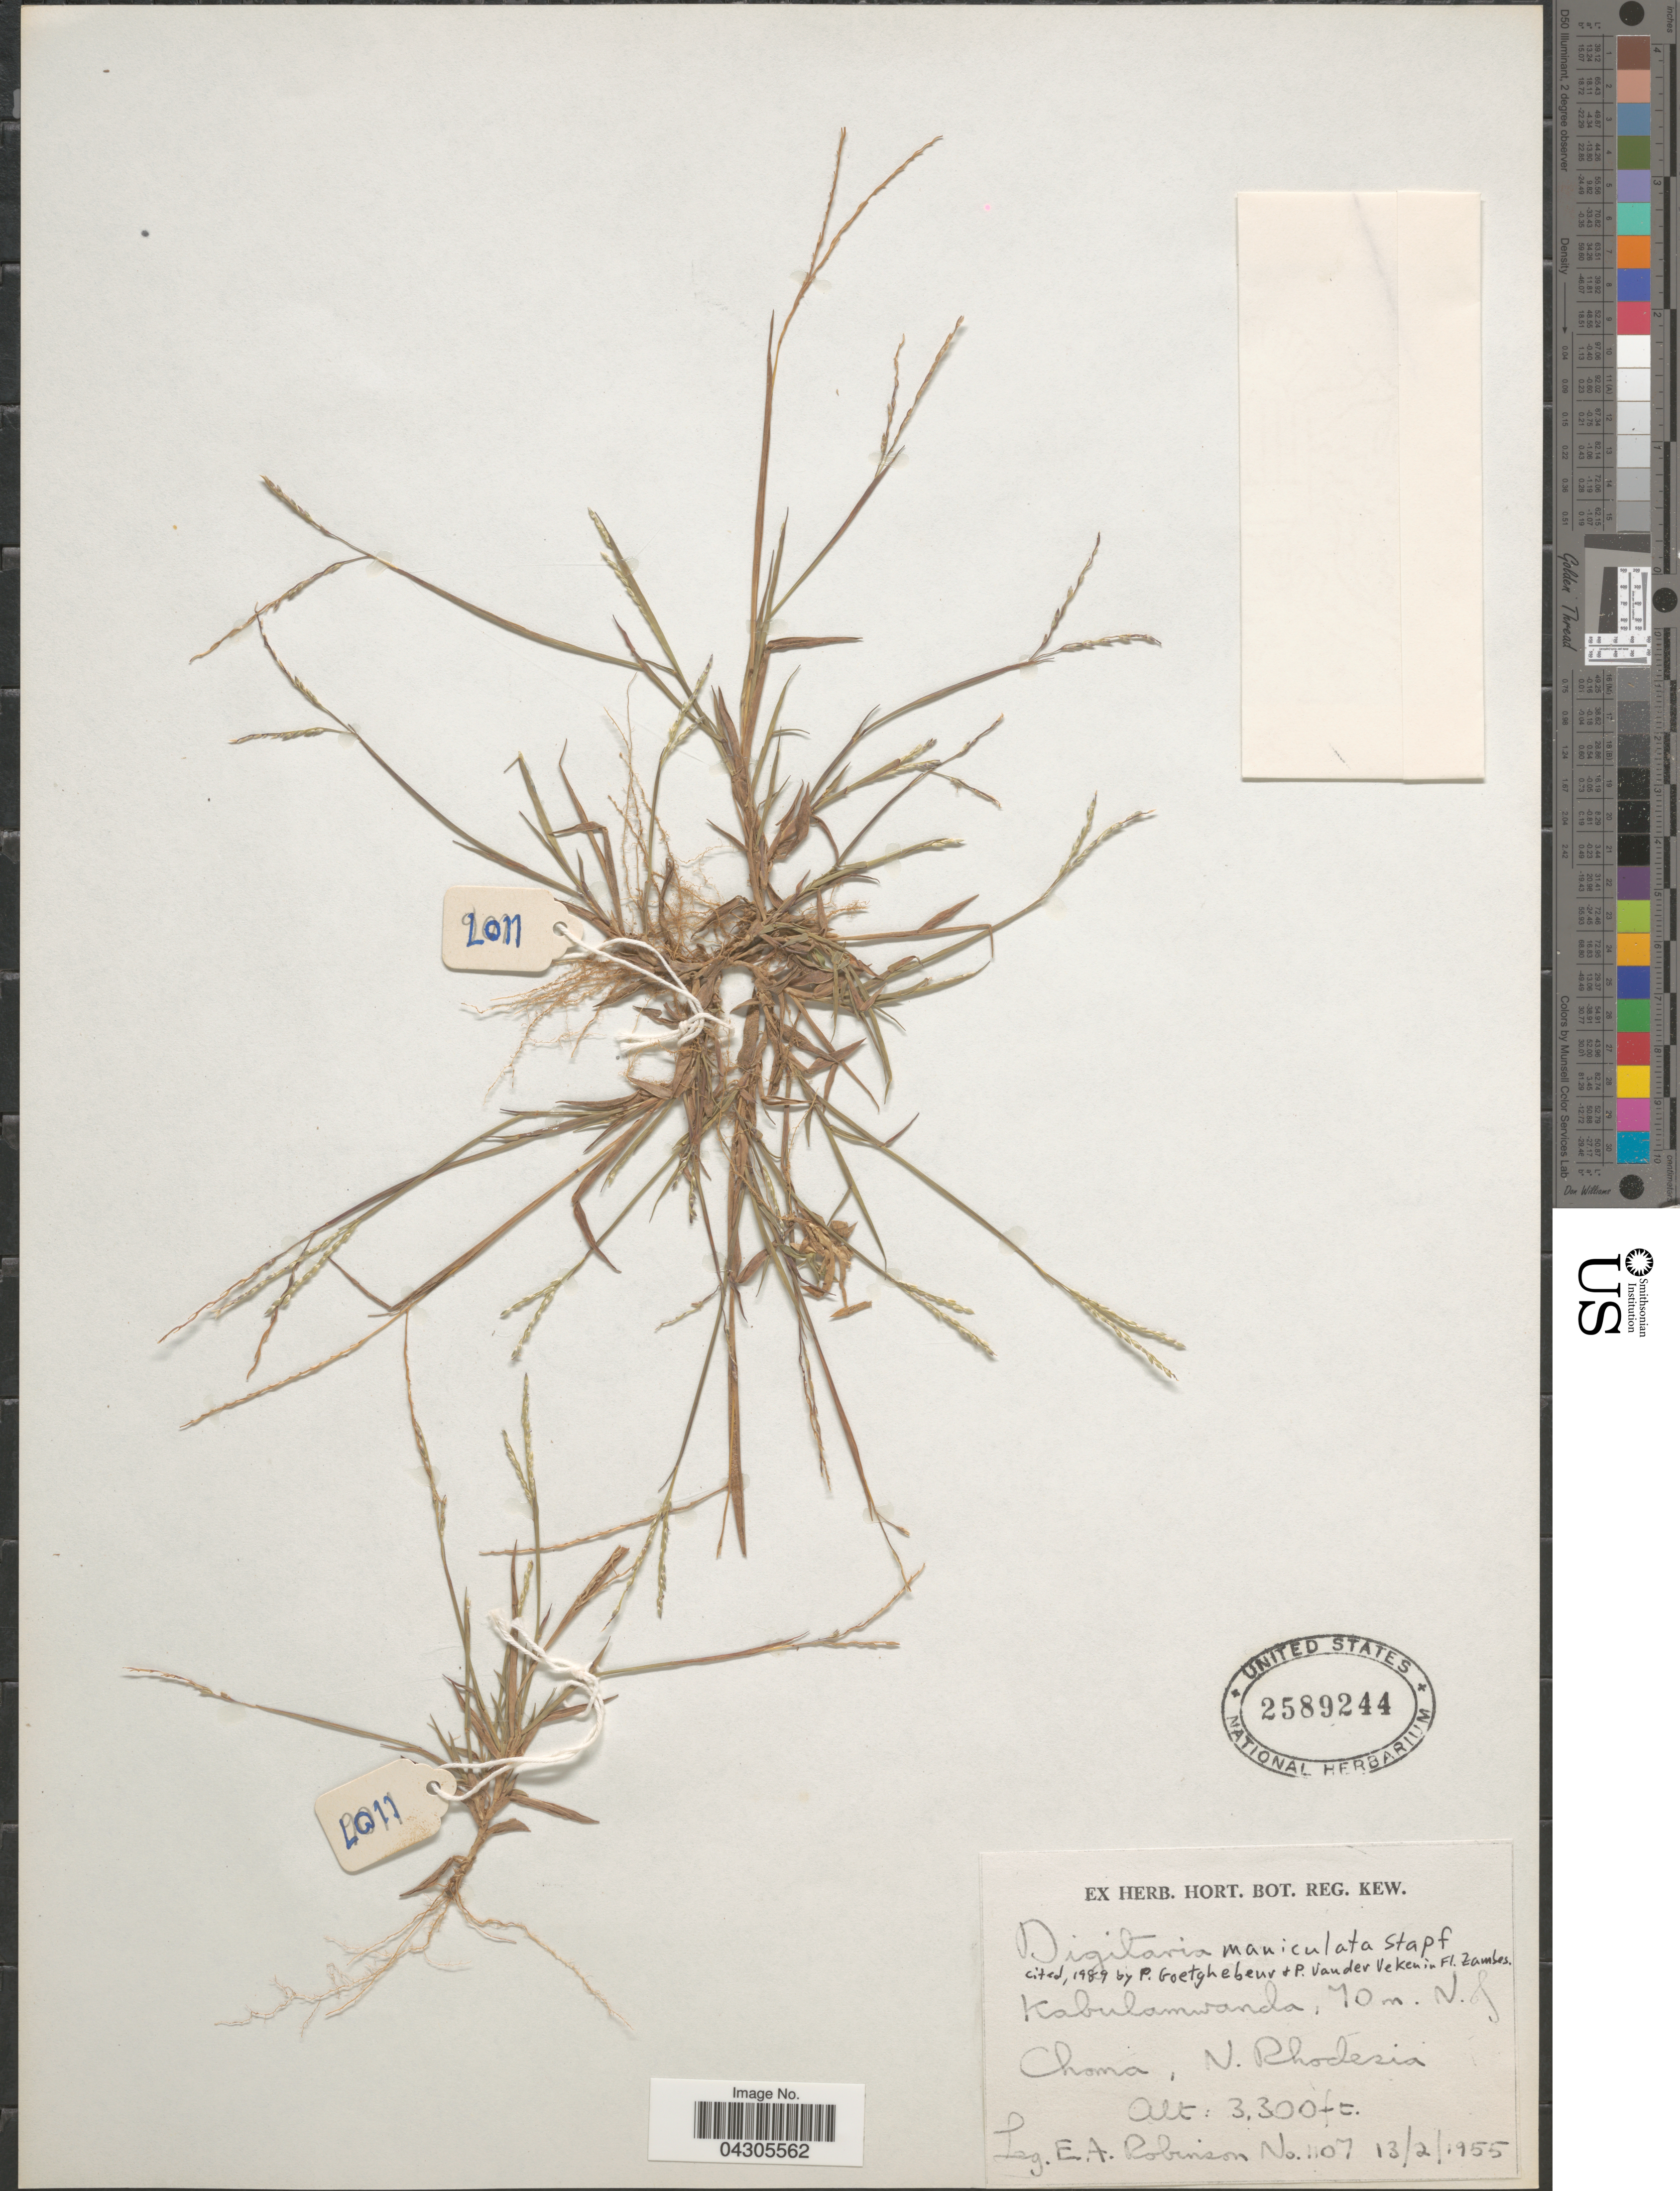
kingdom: Plantae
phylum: Tracheophyta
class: Liliopsida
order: Poales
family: Poaceae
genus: Digitaria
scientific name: Digitaria maniculata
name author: Stapf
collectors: E. A. Robinson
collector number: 1107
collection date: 1955-02-13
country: Zambia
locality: Kabulamwanda, 10 m. N. of Choma, N. Rhodesia.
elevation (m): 1006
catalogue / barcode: US 2589244